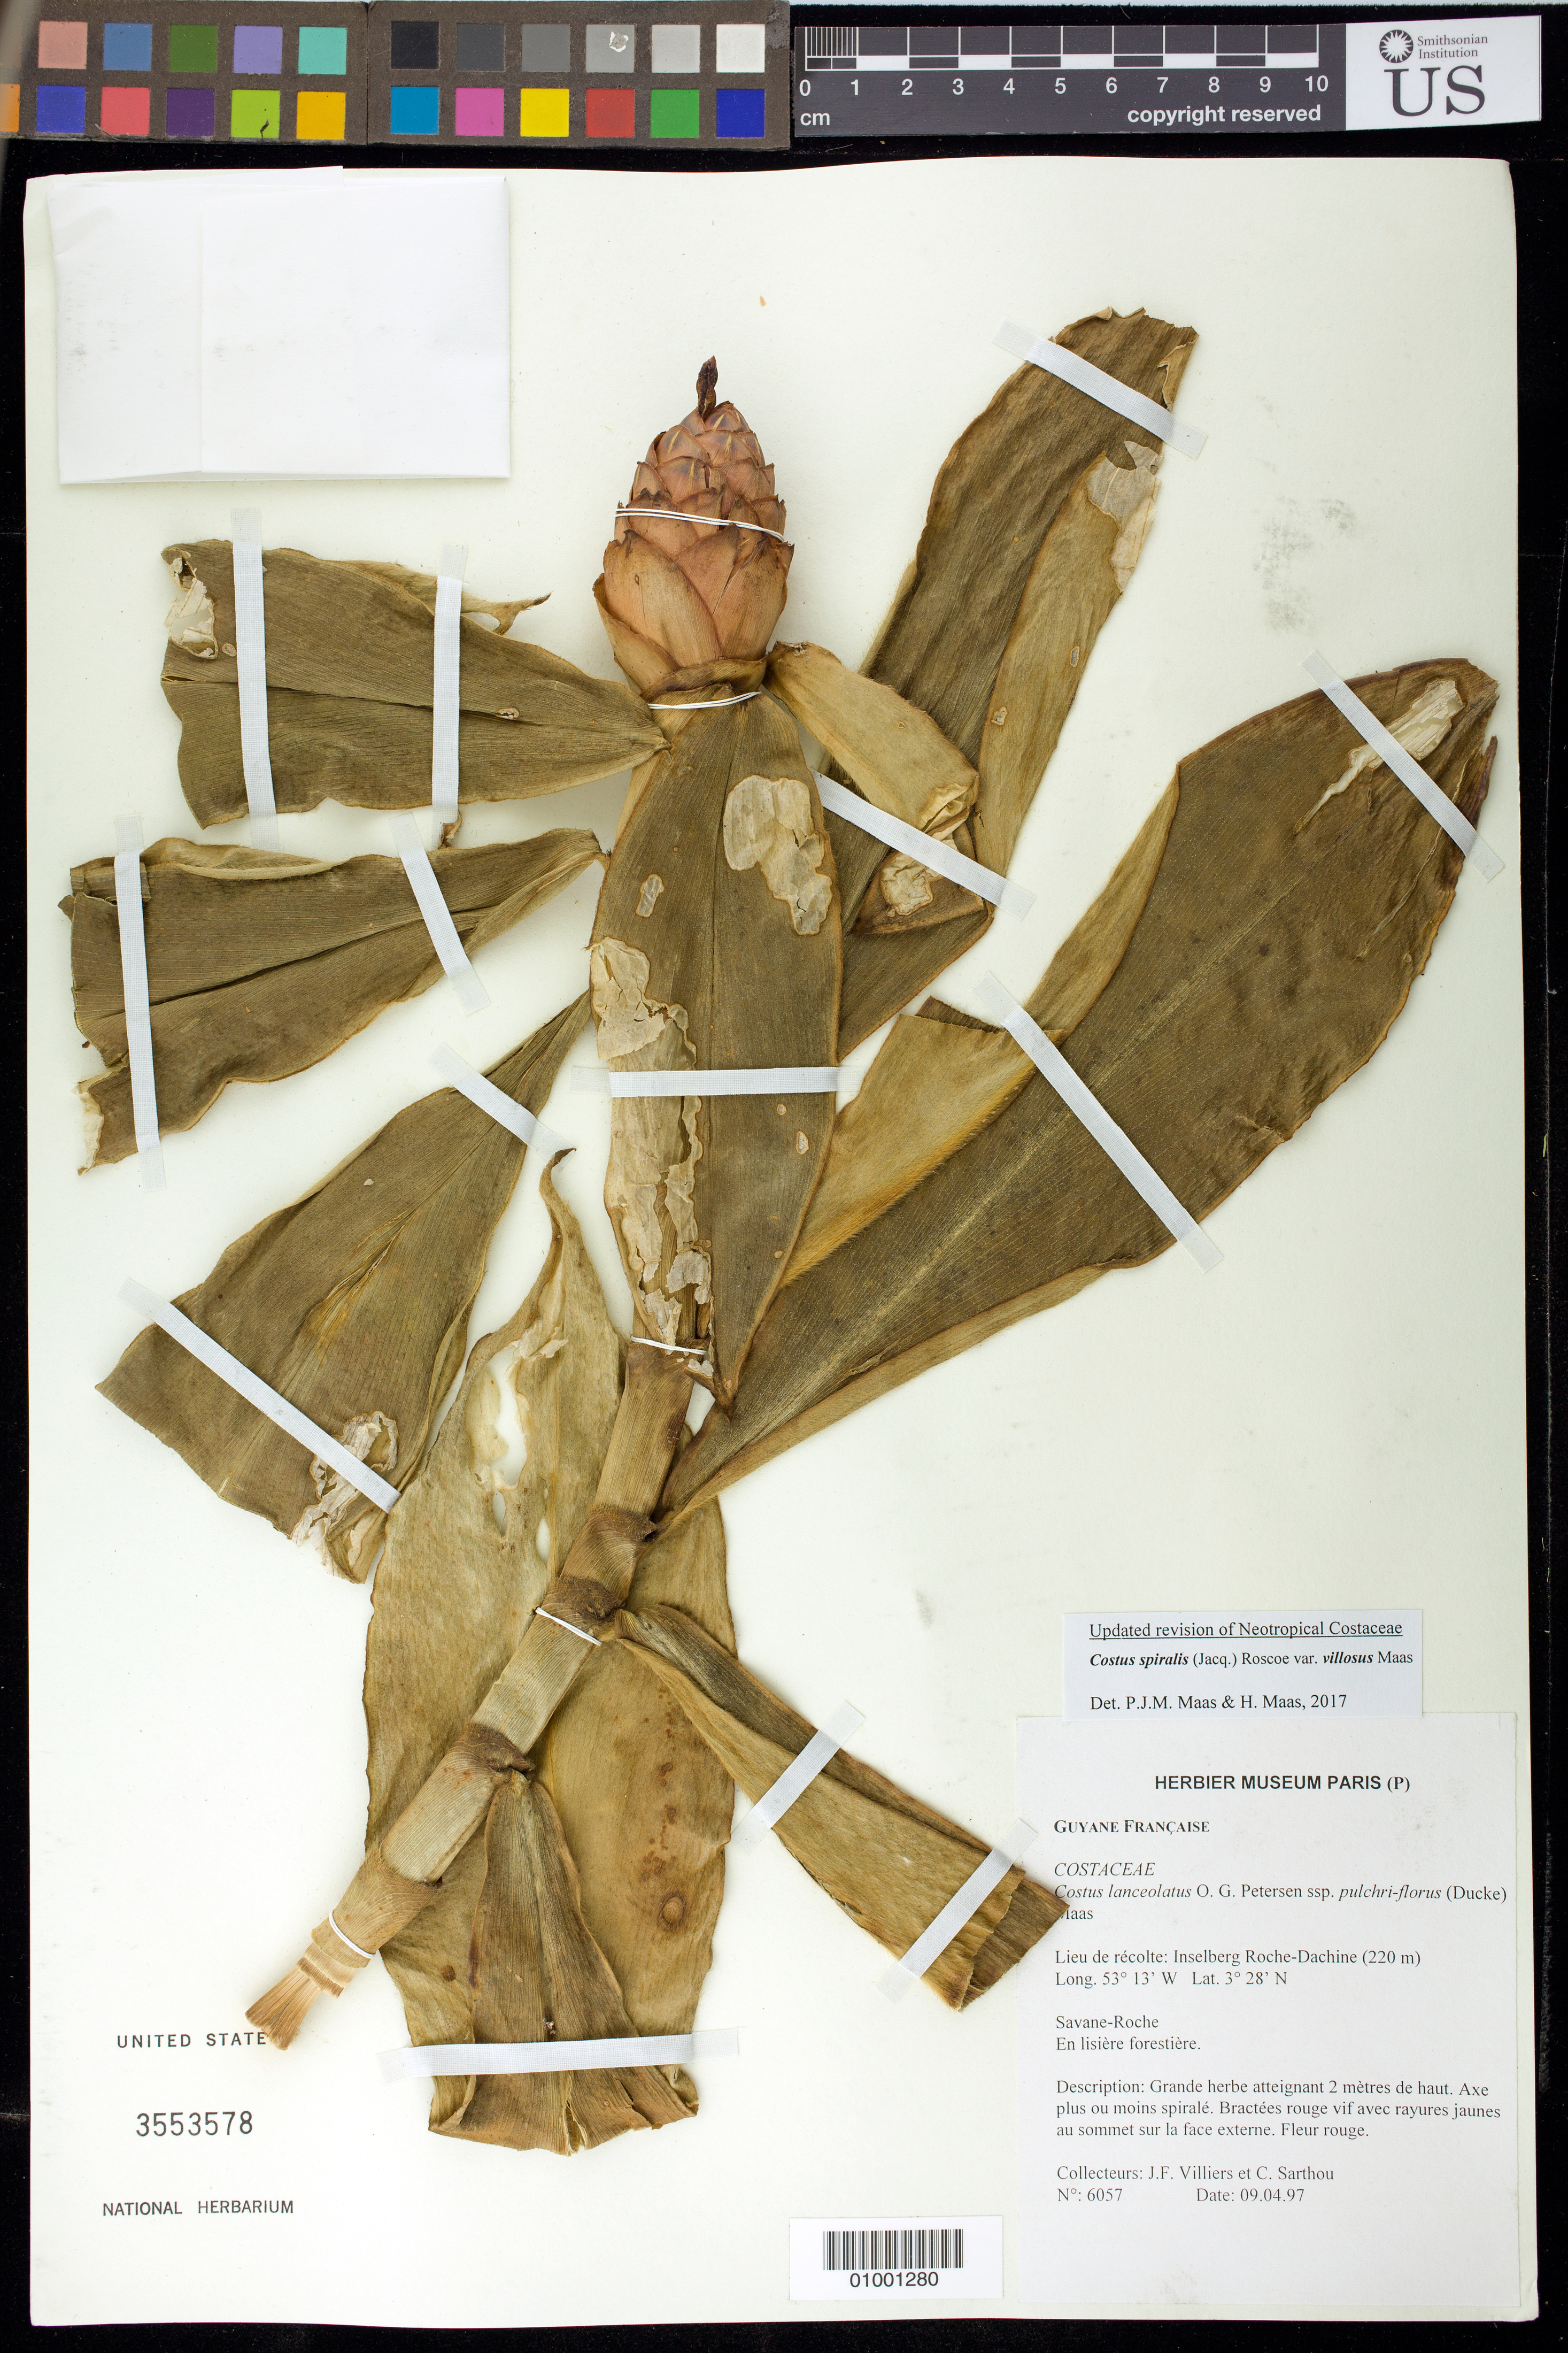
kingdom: Plantae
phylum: Tracheophyta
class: Liliopsida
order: Zingiberales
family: Costaceae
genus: Costus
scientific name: Costus spiralis var. villosus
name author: Maas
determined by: Maas, Paul J.; Maas, H.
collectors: J. Villiers & C. Sarthou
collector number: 6057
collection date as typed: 9-Apr-97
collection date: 1997-04-09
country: French Guiana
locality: Inselberg Roche-Dachine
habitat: Savane-roche. En lisiere forestiere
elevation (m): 220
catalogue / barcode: US 3553578